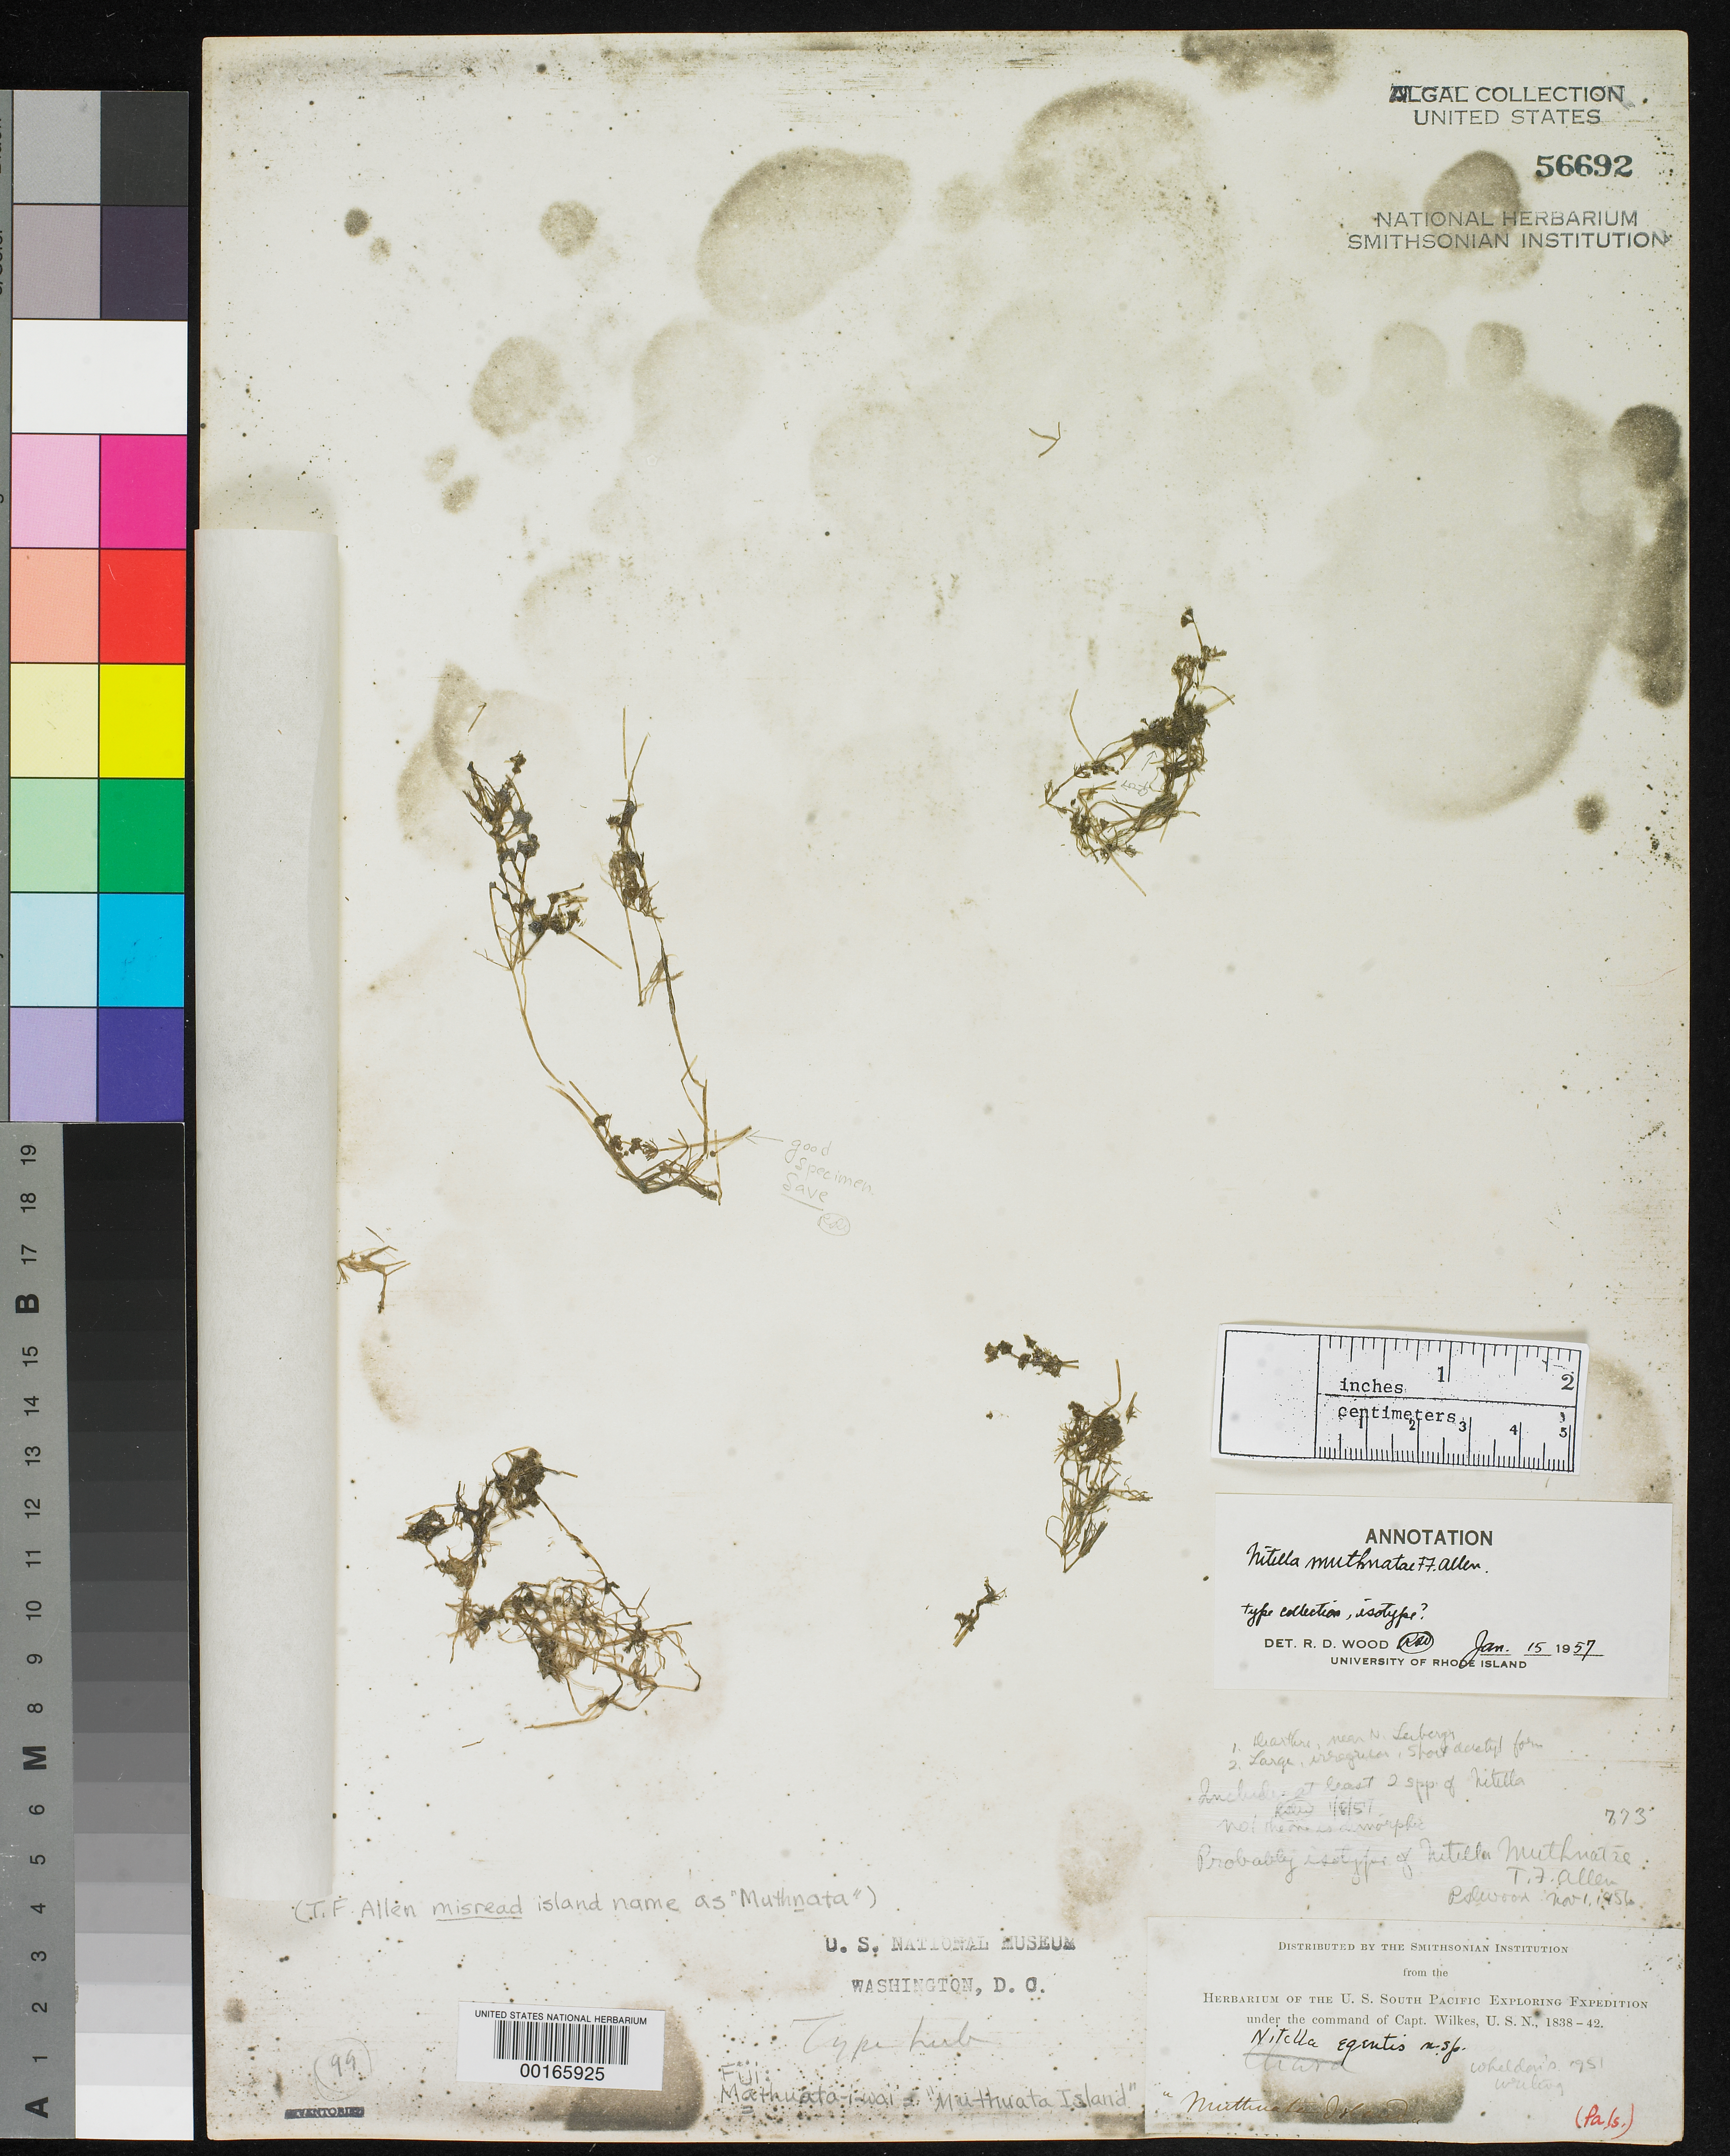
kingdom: Plantae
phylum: Charophyta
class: Charophyceae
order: Charales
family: Characeae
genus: Nitella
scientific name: Nitella muthnatae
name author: Allen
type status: Isotype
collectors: W. D. Brackenridge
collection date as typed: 1840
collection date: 1840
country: Fiji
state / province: Northern Division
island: Macuata-i-Wai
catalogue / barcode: US 56692